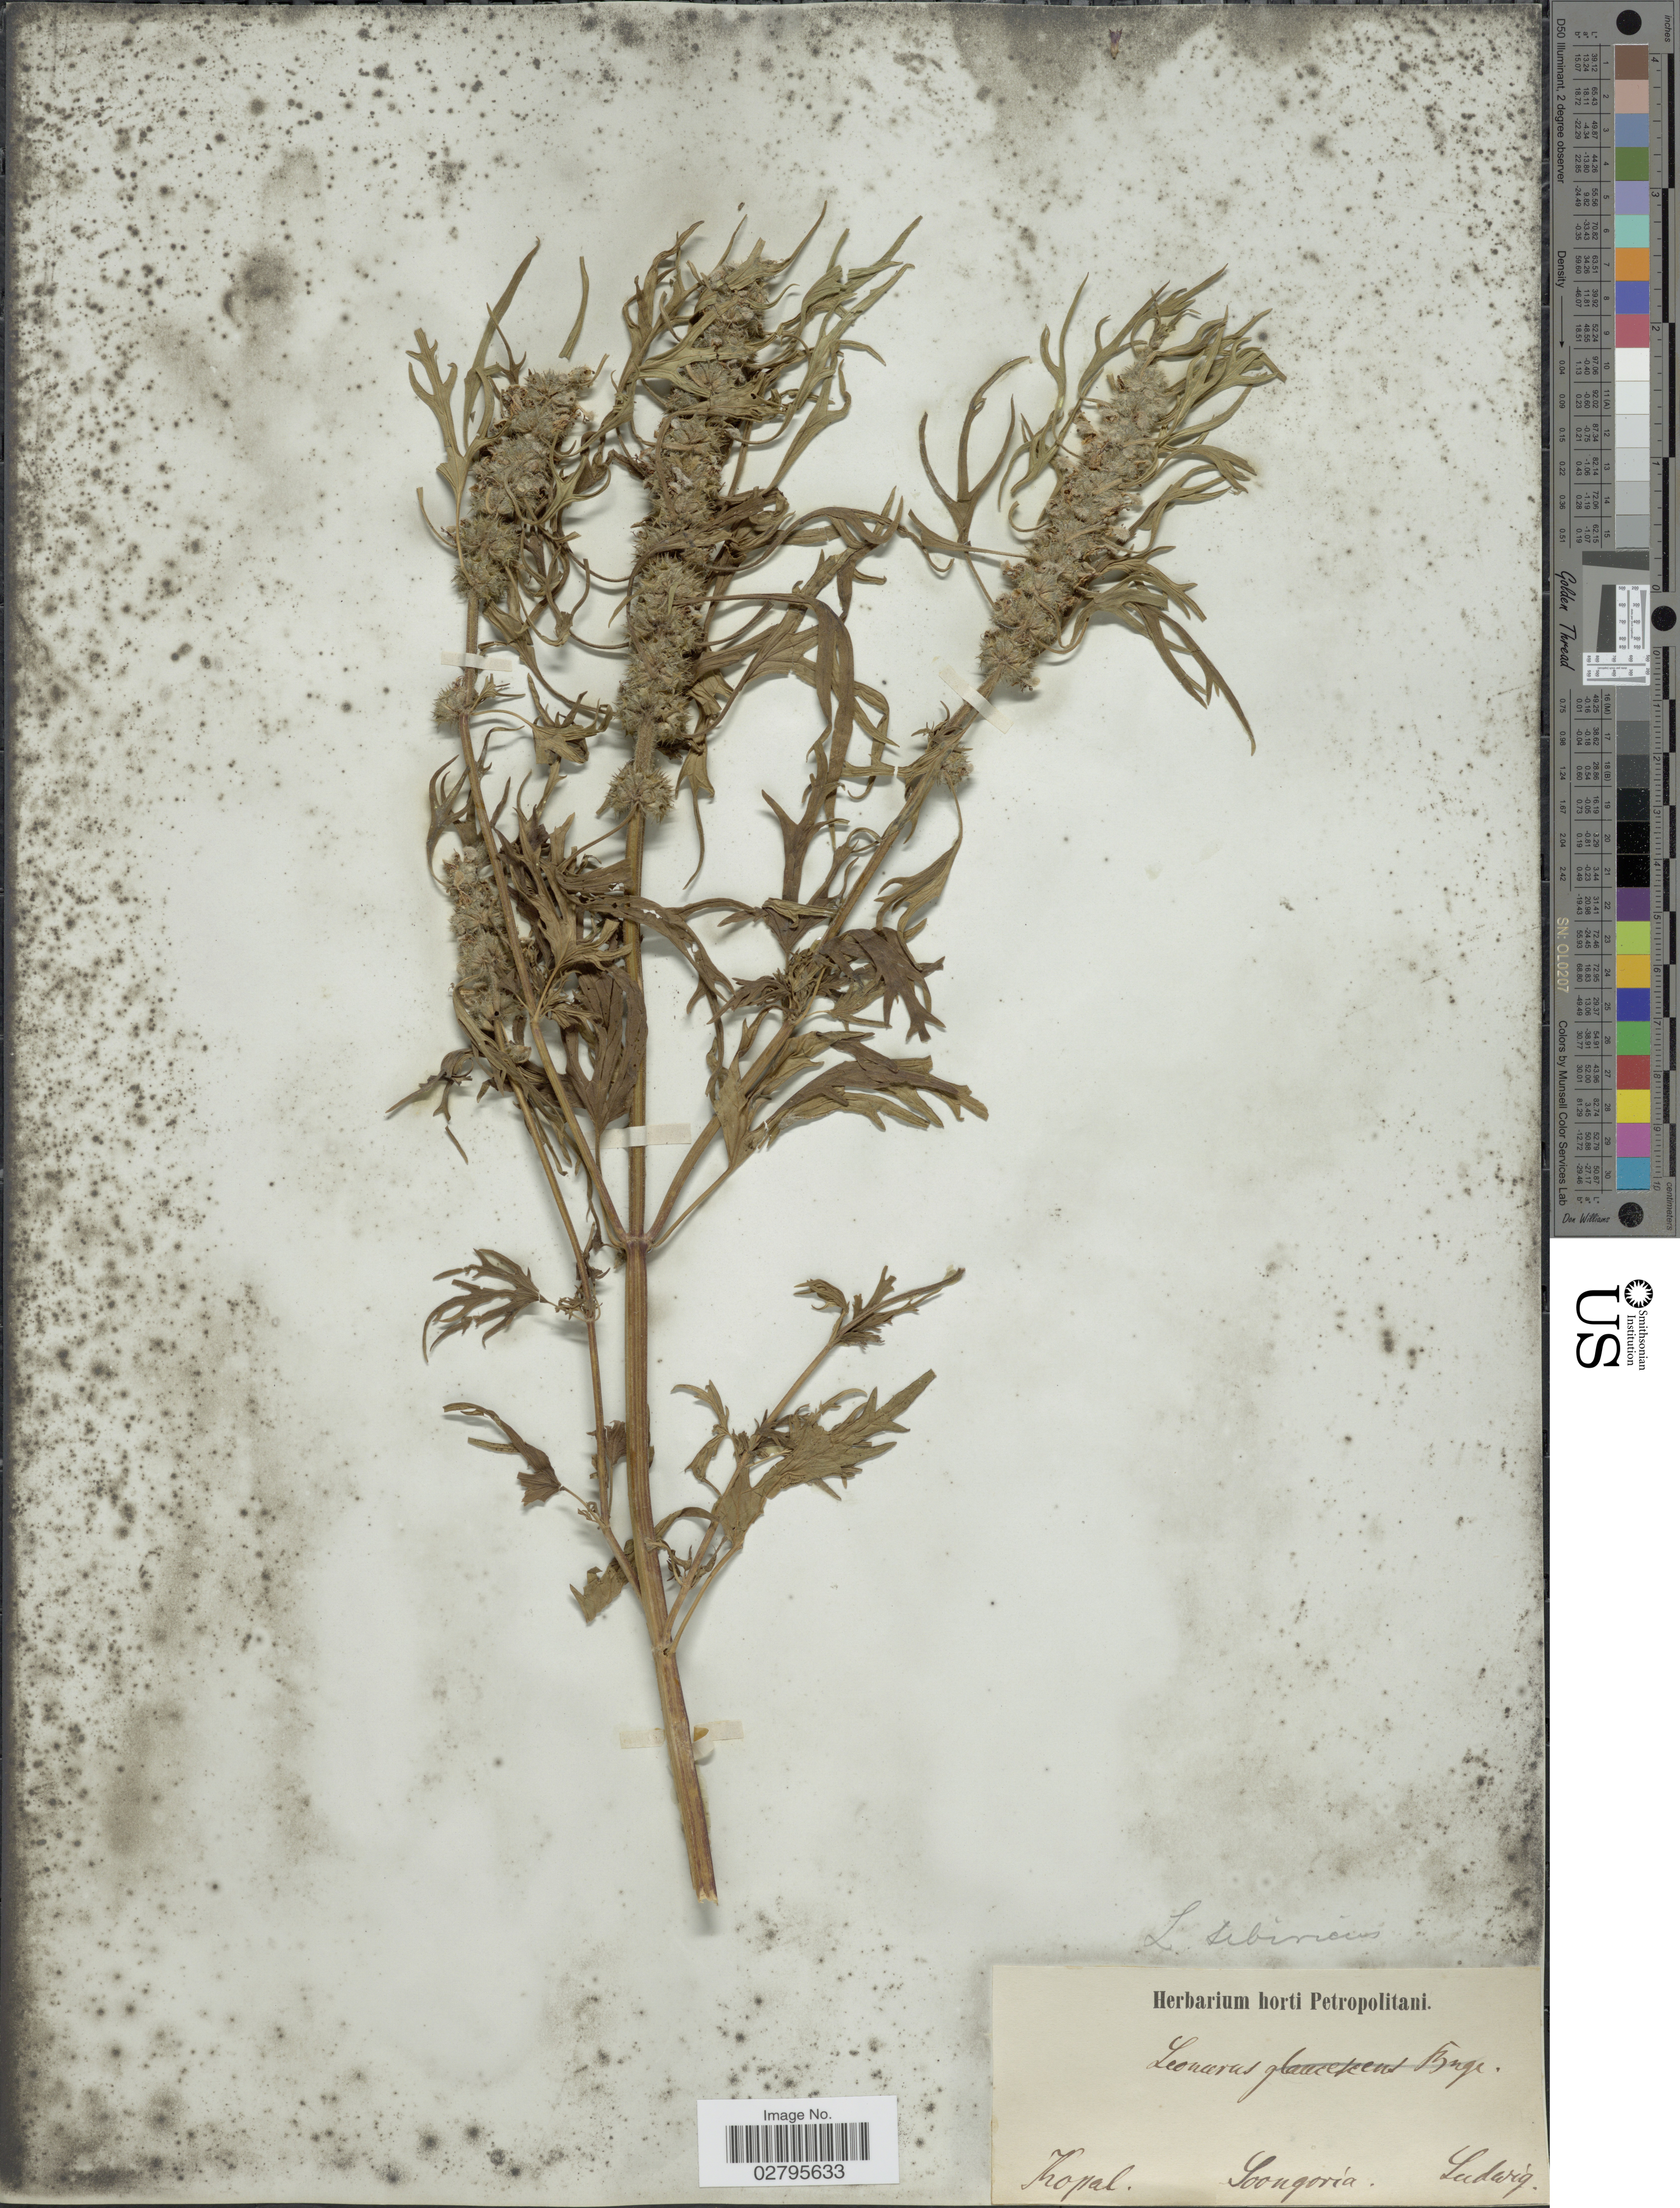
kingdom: Plantae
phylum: Tracheophyta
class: Magnoliopsida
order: Lamiales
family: Lamiaceae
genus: Leonurus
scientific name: Leonurus sibiricus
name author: L.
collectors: Ludwig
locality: Thopal. Soongoría [interpreted]